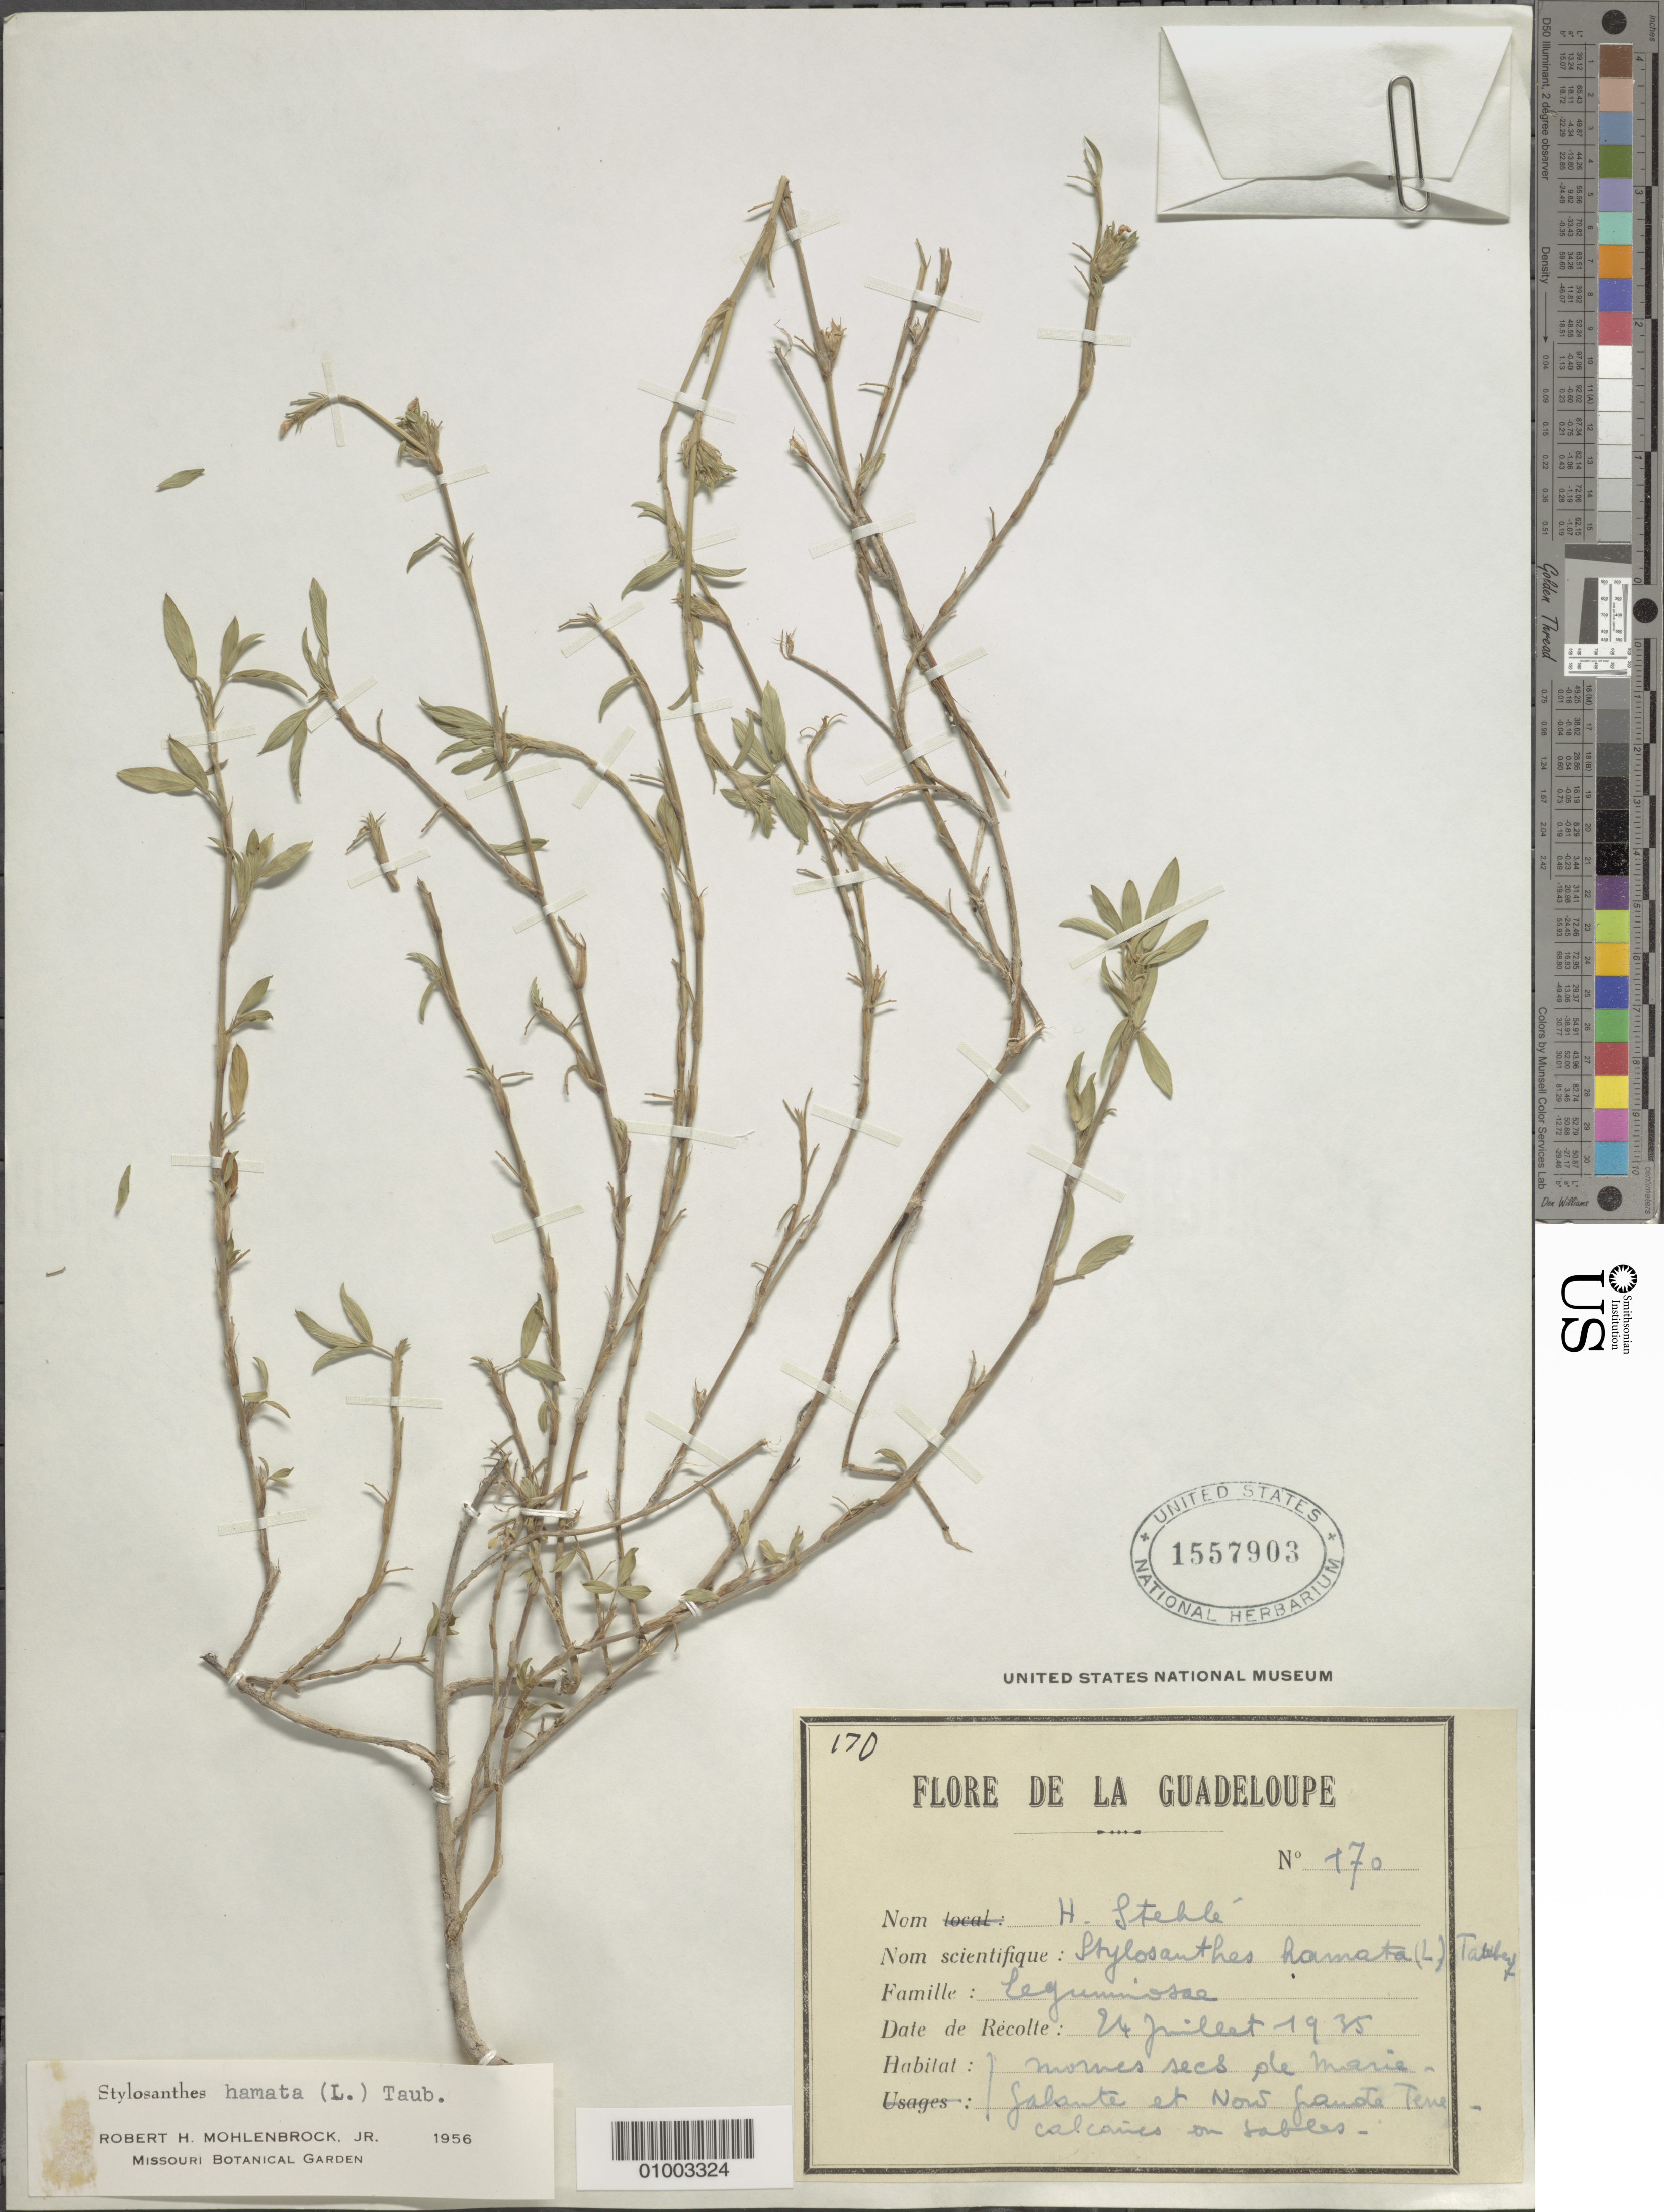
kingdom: Plantae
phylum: Tracheophyta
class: Magnoliopsida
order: Fabales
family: Fabaceae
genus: Stylosanthes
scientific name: Stylosanthes hamata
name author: (L.) Taub.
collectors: H. Stehlé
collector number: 170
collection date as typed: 24 Jul 1936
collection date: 1936-07-24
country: Guadeloupe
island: Basse Terre [Guadeloupe]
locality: Marie Galante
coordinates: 0 N, 0 E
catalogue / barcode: US 1557903